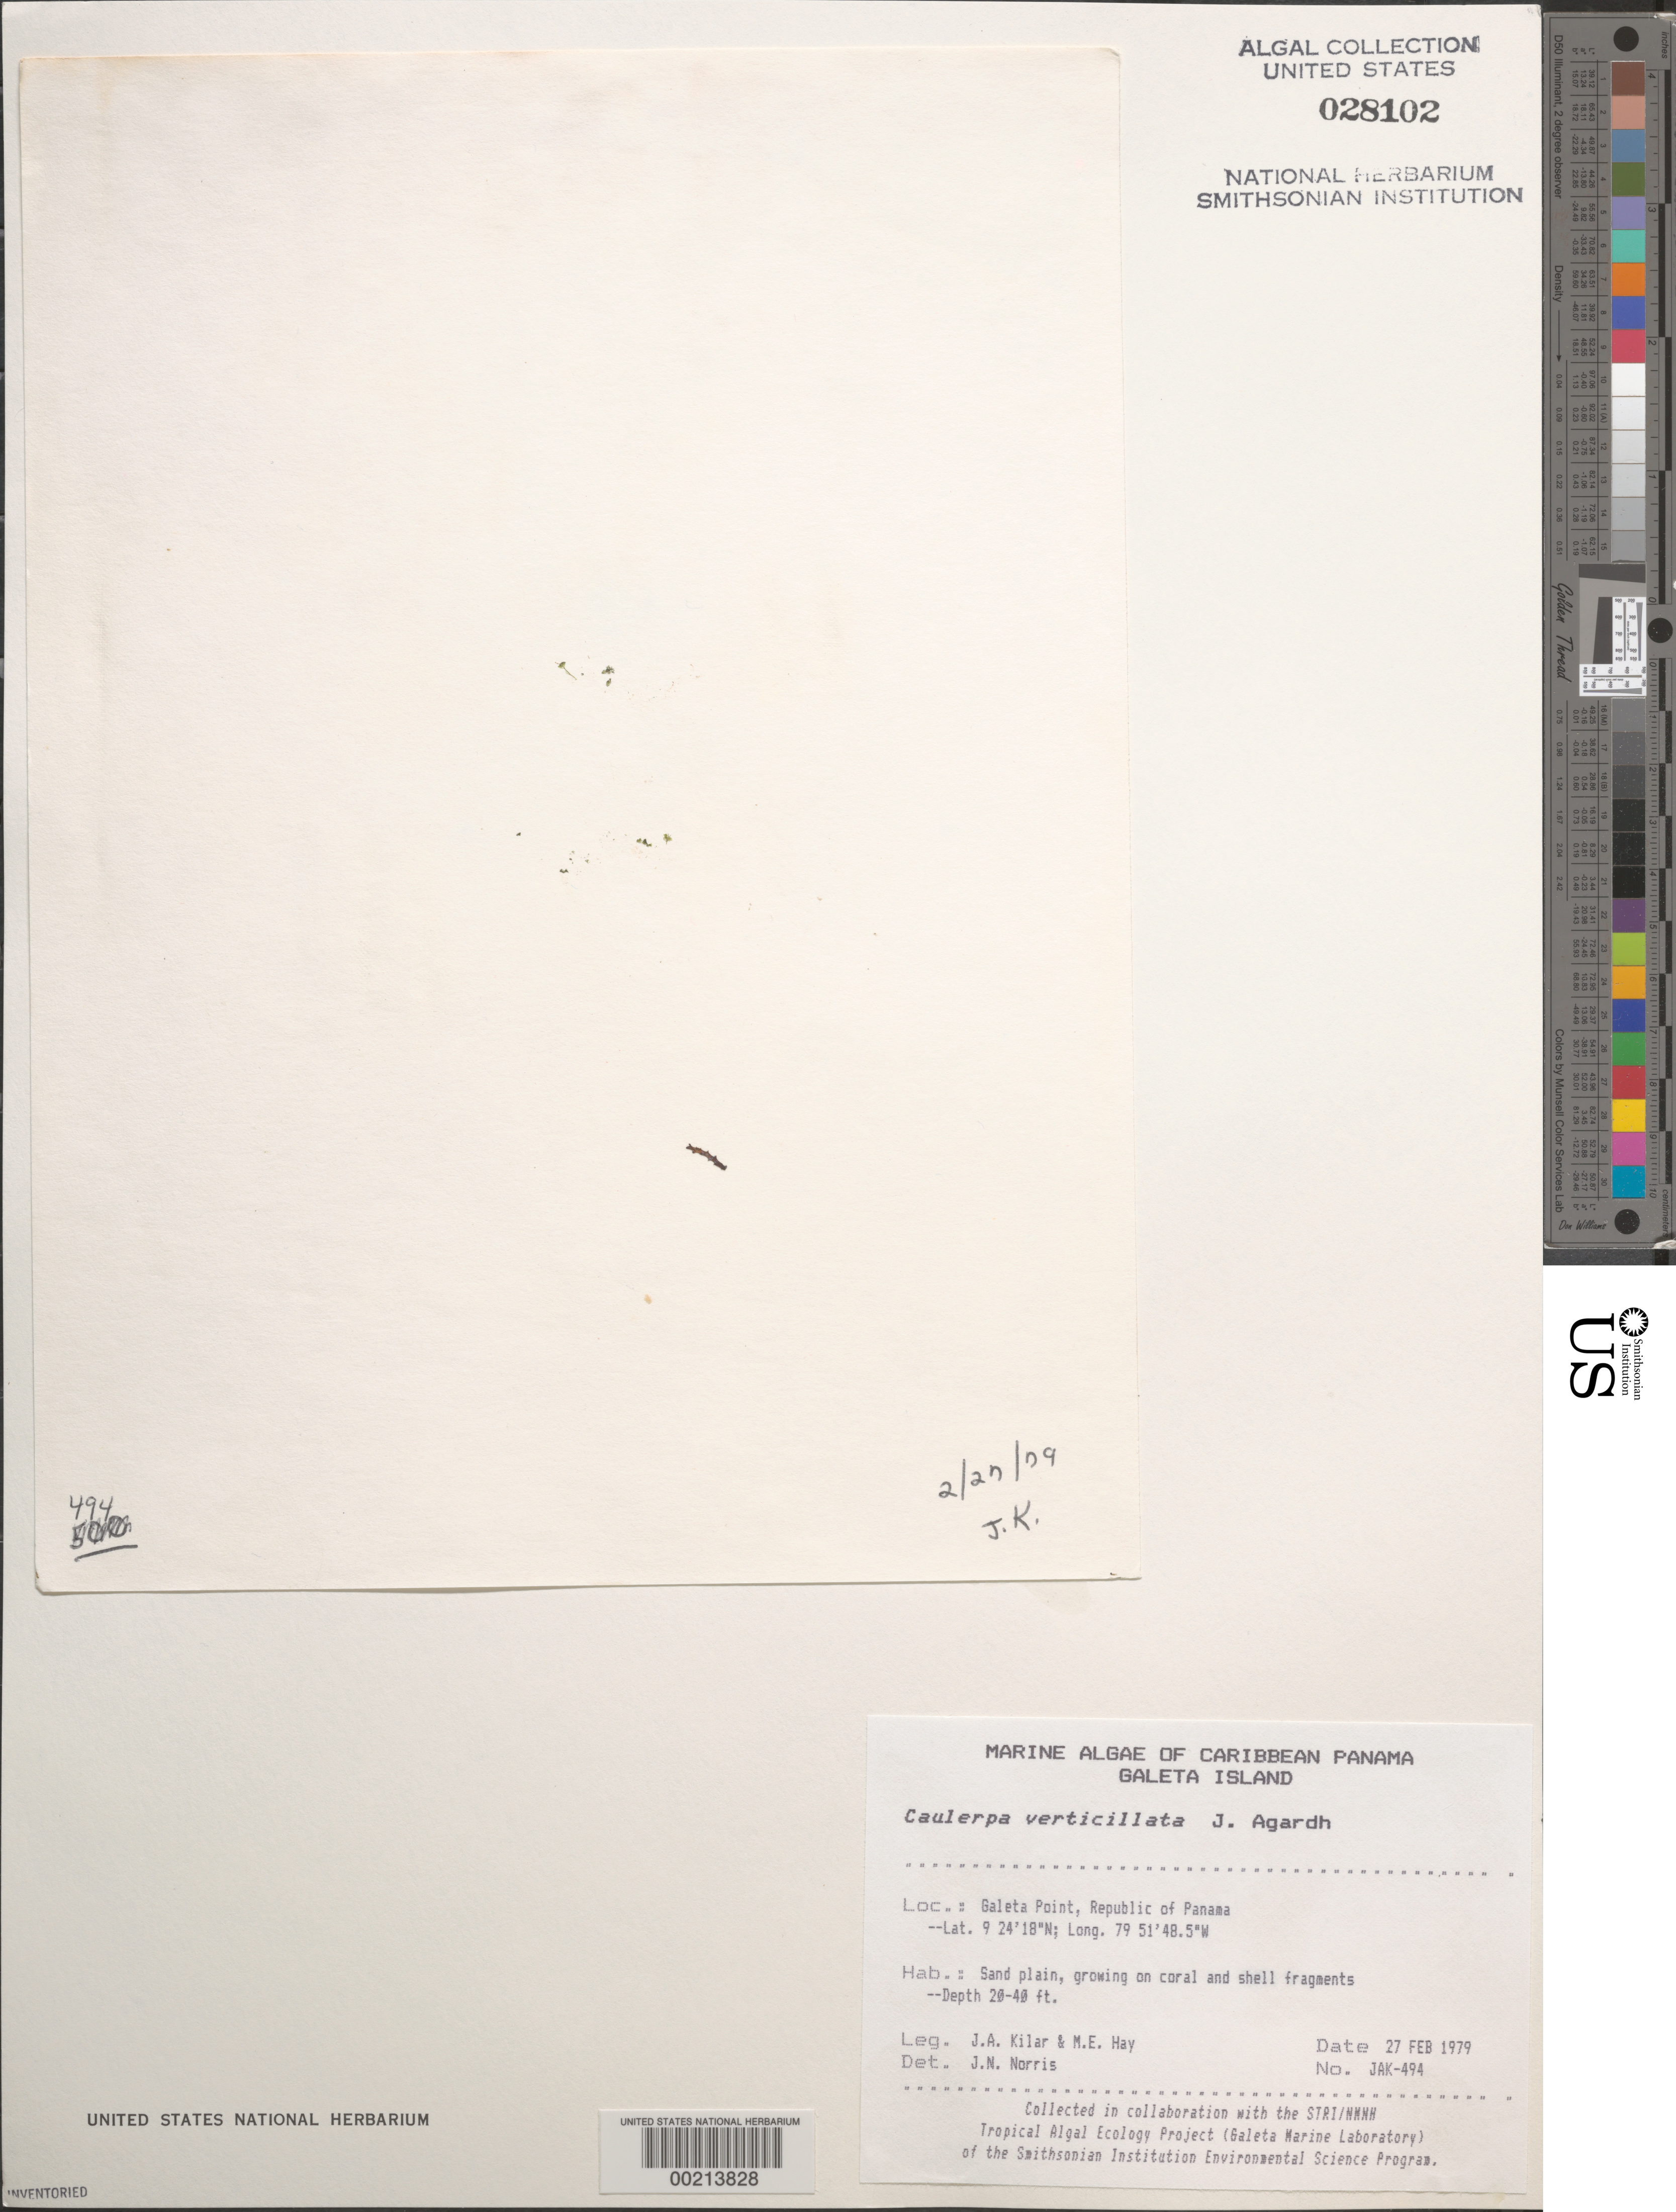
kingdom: Plantae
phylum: Chlorophyta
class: Ulvophyceae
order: Bryopsidales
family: Caulerpaceae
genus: Caulerpa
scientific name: Caulerpa verticillata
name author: J. Agardh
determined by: Norris, James N.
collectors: J. A. Kilar & M. E. Hay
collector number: JAK-494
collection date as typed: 27 Feb 1979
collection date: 1979-02-27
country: Panama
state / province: Colón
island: Galeta Island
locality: Galeta Point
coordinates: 9 24' 18" N, 79 51' 48.5" W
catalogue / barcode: US 28102